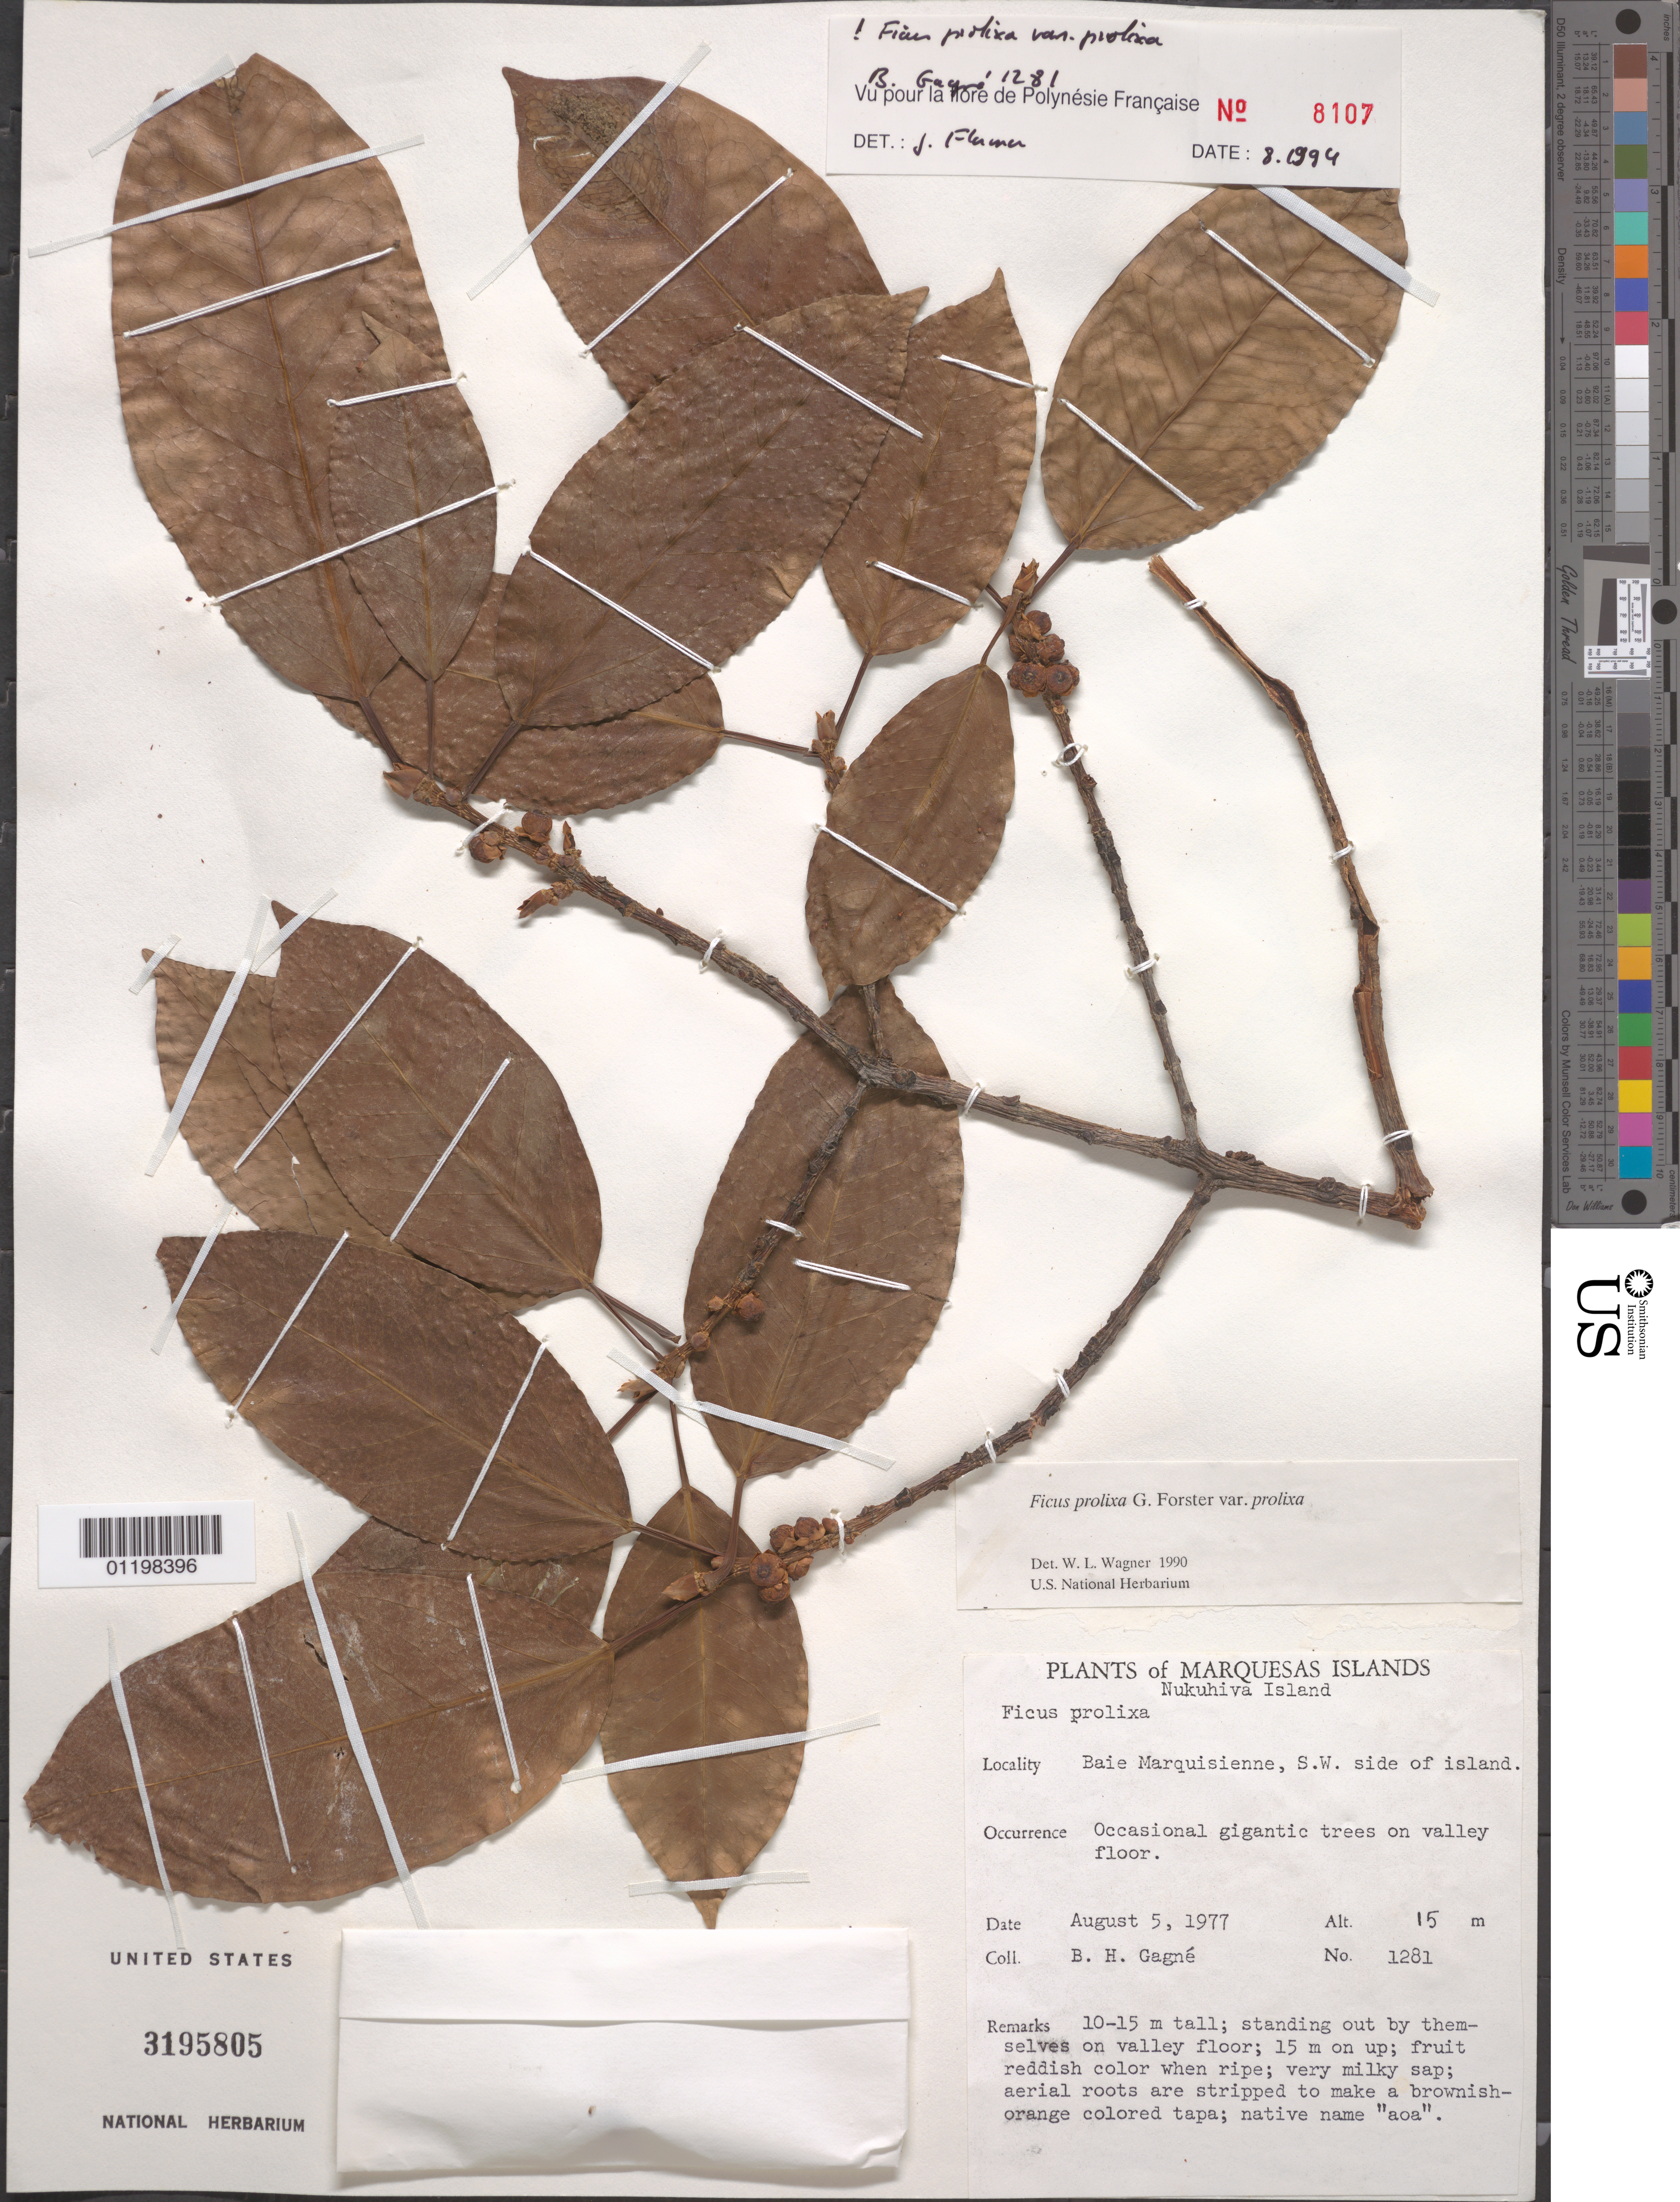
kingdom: Plantae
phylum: Tracheophyta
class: Magnoliopsida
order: Rosales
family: Moraceae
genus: Ficus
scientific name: Ficus prolixa var. prolixa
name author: G. Forst.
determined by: Wagner, W. L., (BOT), Smithsonian Institution - National Museum of Natural History (UNITED STATES)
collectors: B. H. Gagné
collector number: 1281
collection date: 1977-08-05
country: French Polynesia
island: Nuku Hiva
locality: Baie Marquisienne, SW side of island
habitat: Occasional gigantic trees on valley floor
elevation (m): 15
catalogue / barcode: US 3195805